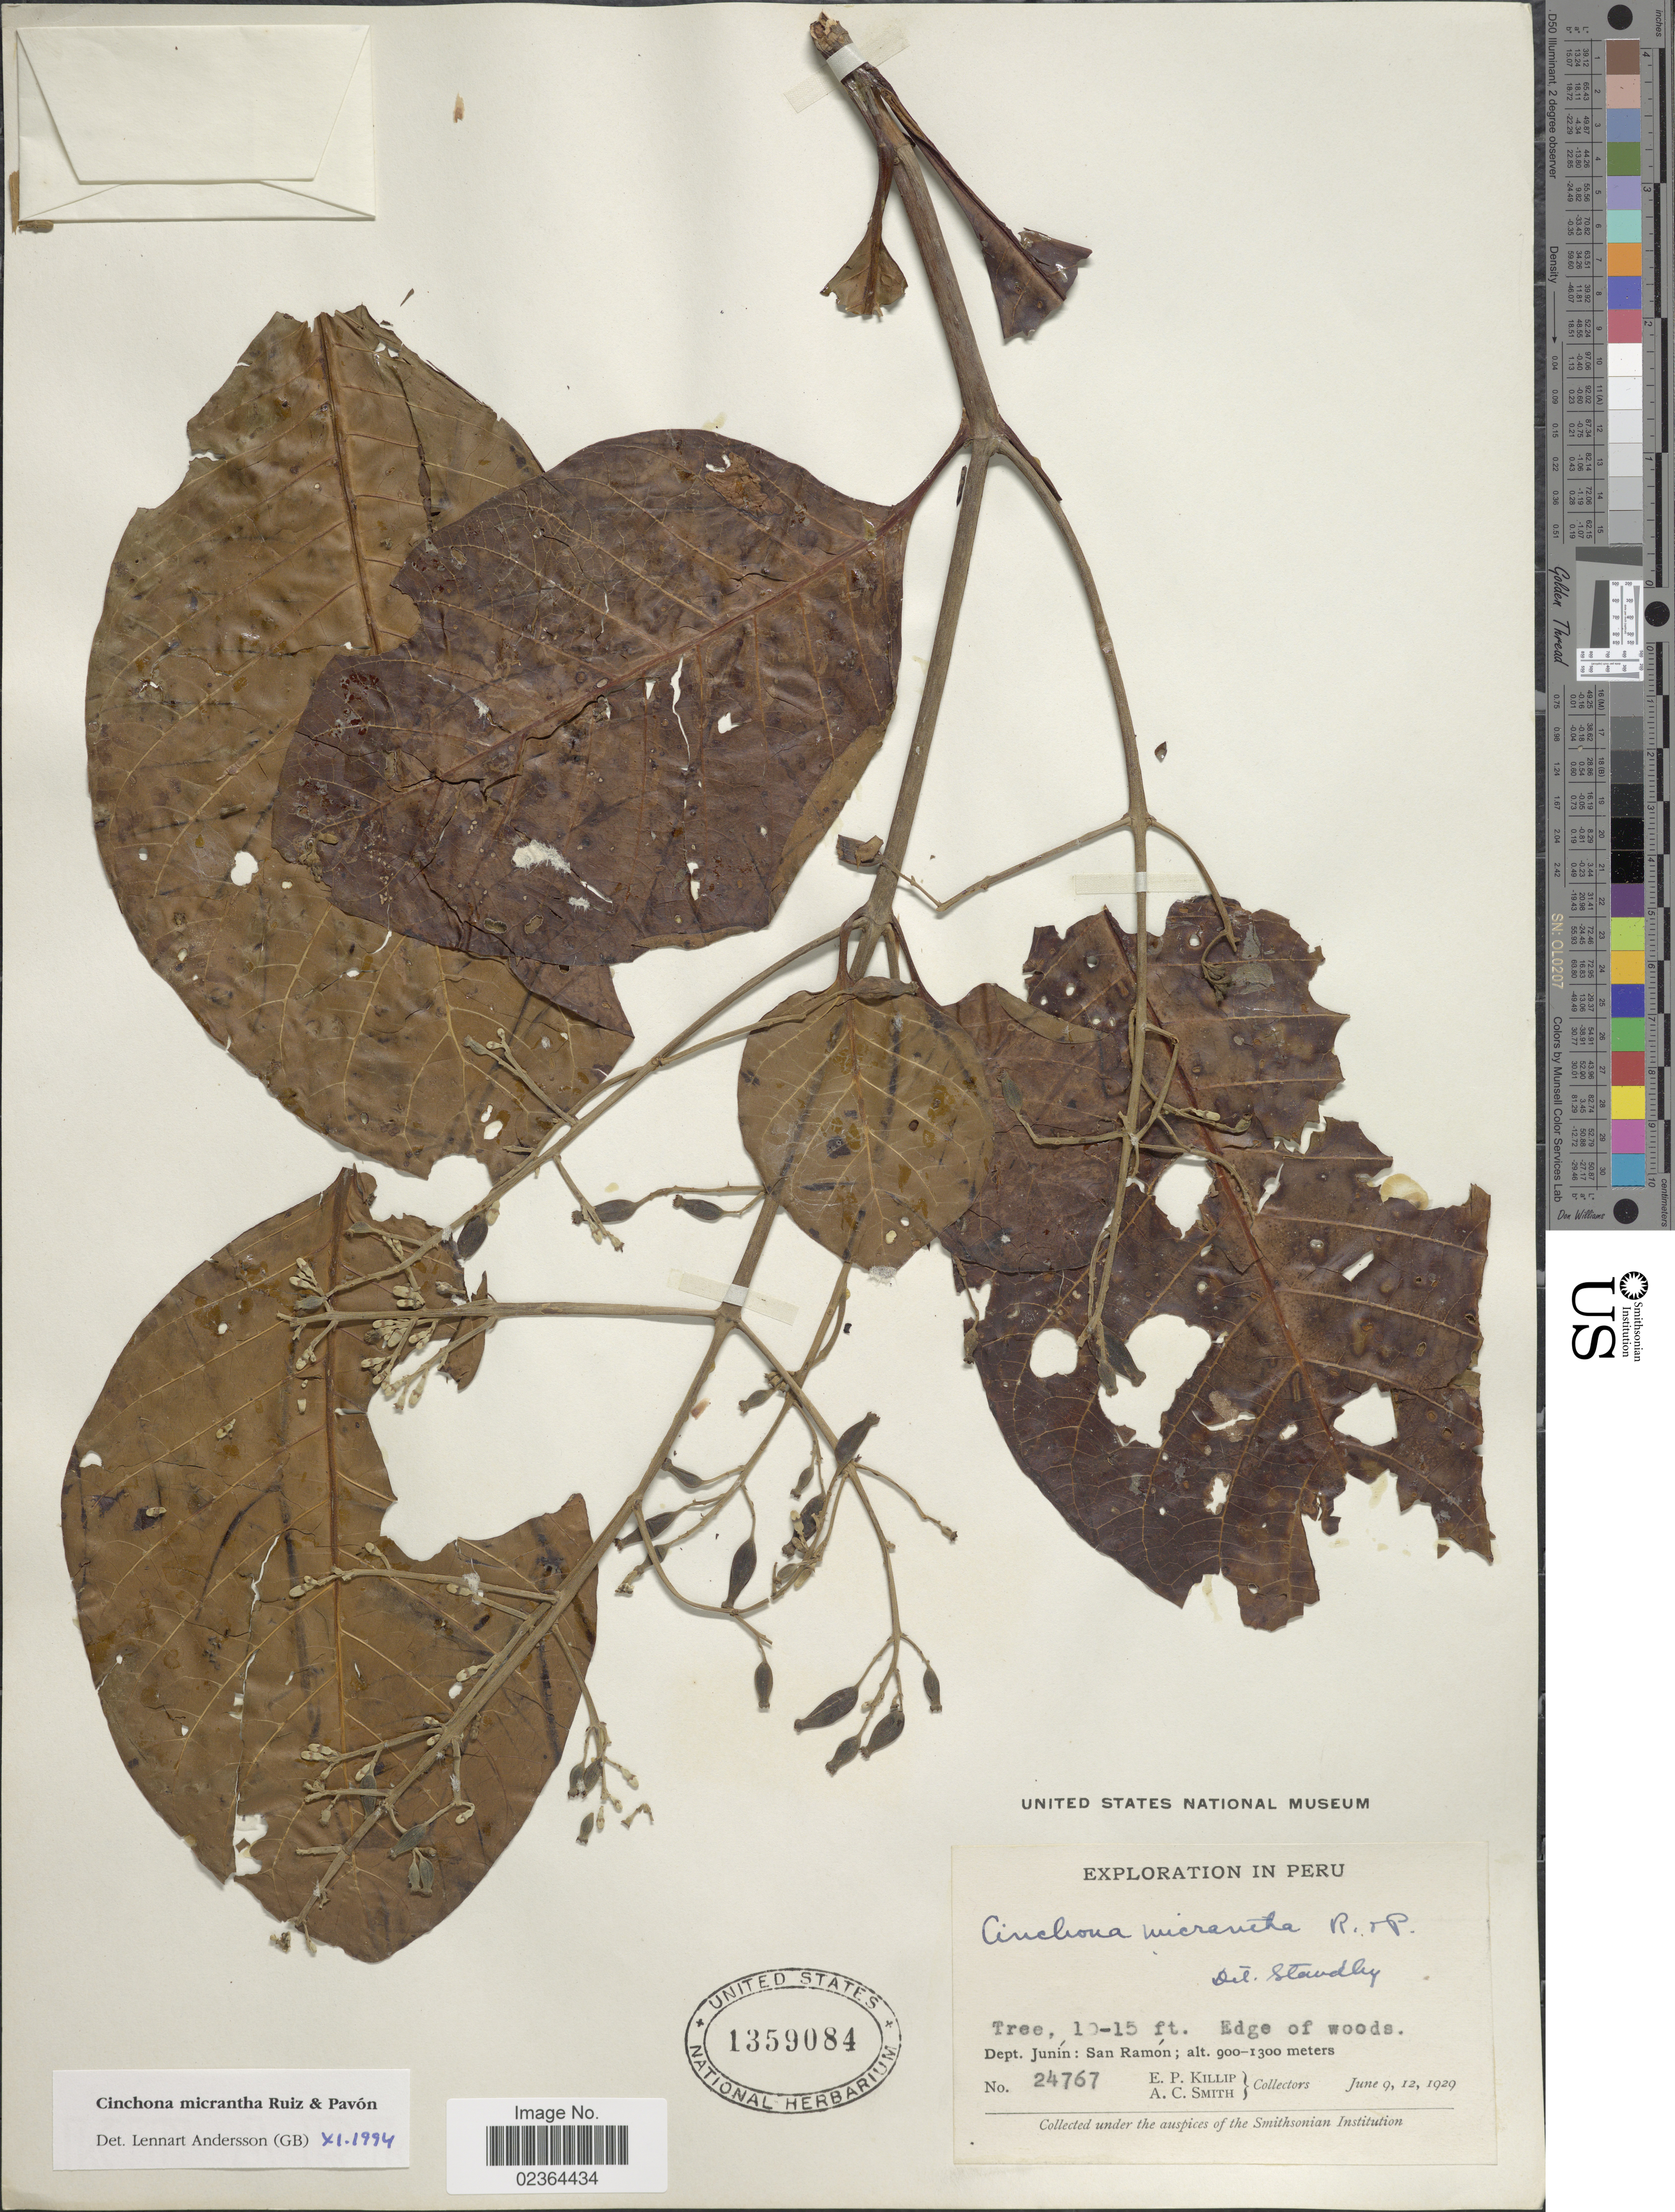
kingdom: Plantae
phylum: Tracheophyta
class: Magnoliopsida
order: Gentianales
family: Rubiaceae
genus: Cinchona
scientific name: Cinchona micrantha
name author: Ruiz & Pav.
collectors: E. P. Killip & A. C. Smith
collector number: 24767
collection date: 1929-06-09/1929-06-12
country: Peru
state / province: Junín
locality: Dept. Junin: San Ramon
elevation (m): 900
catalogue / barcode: US 1359084